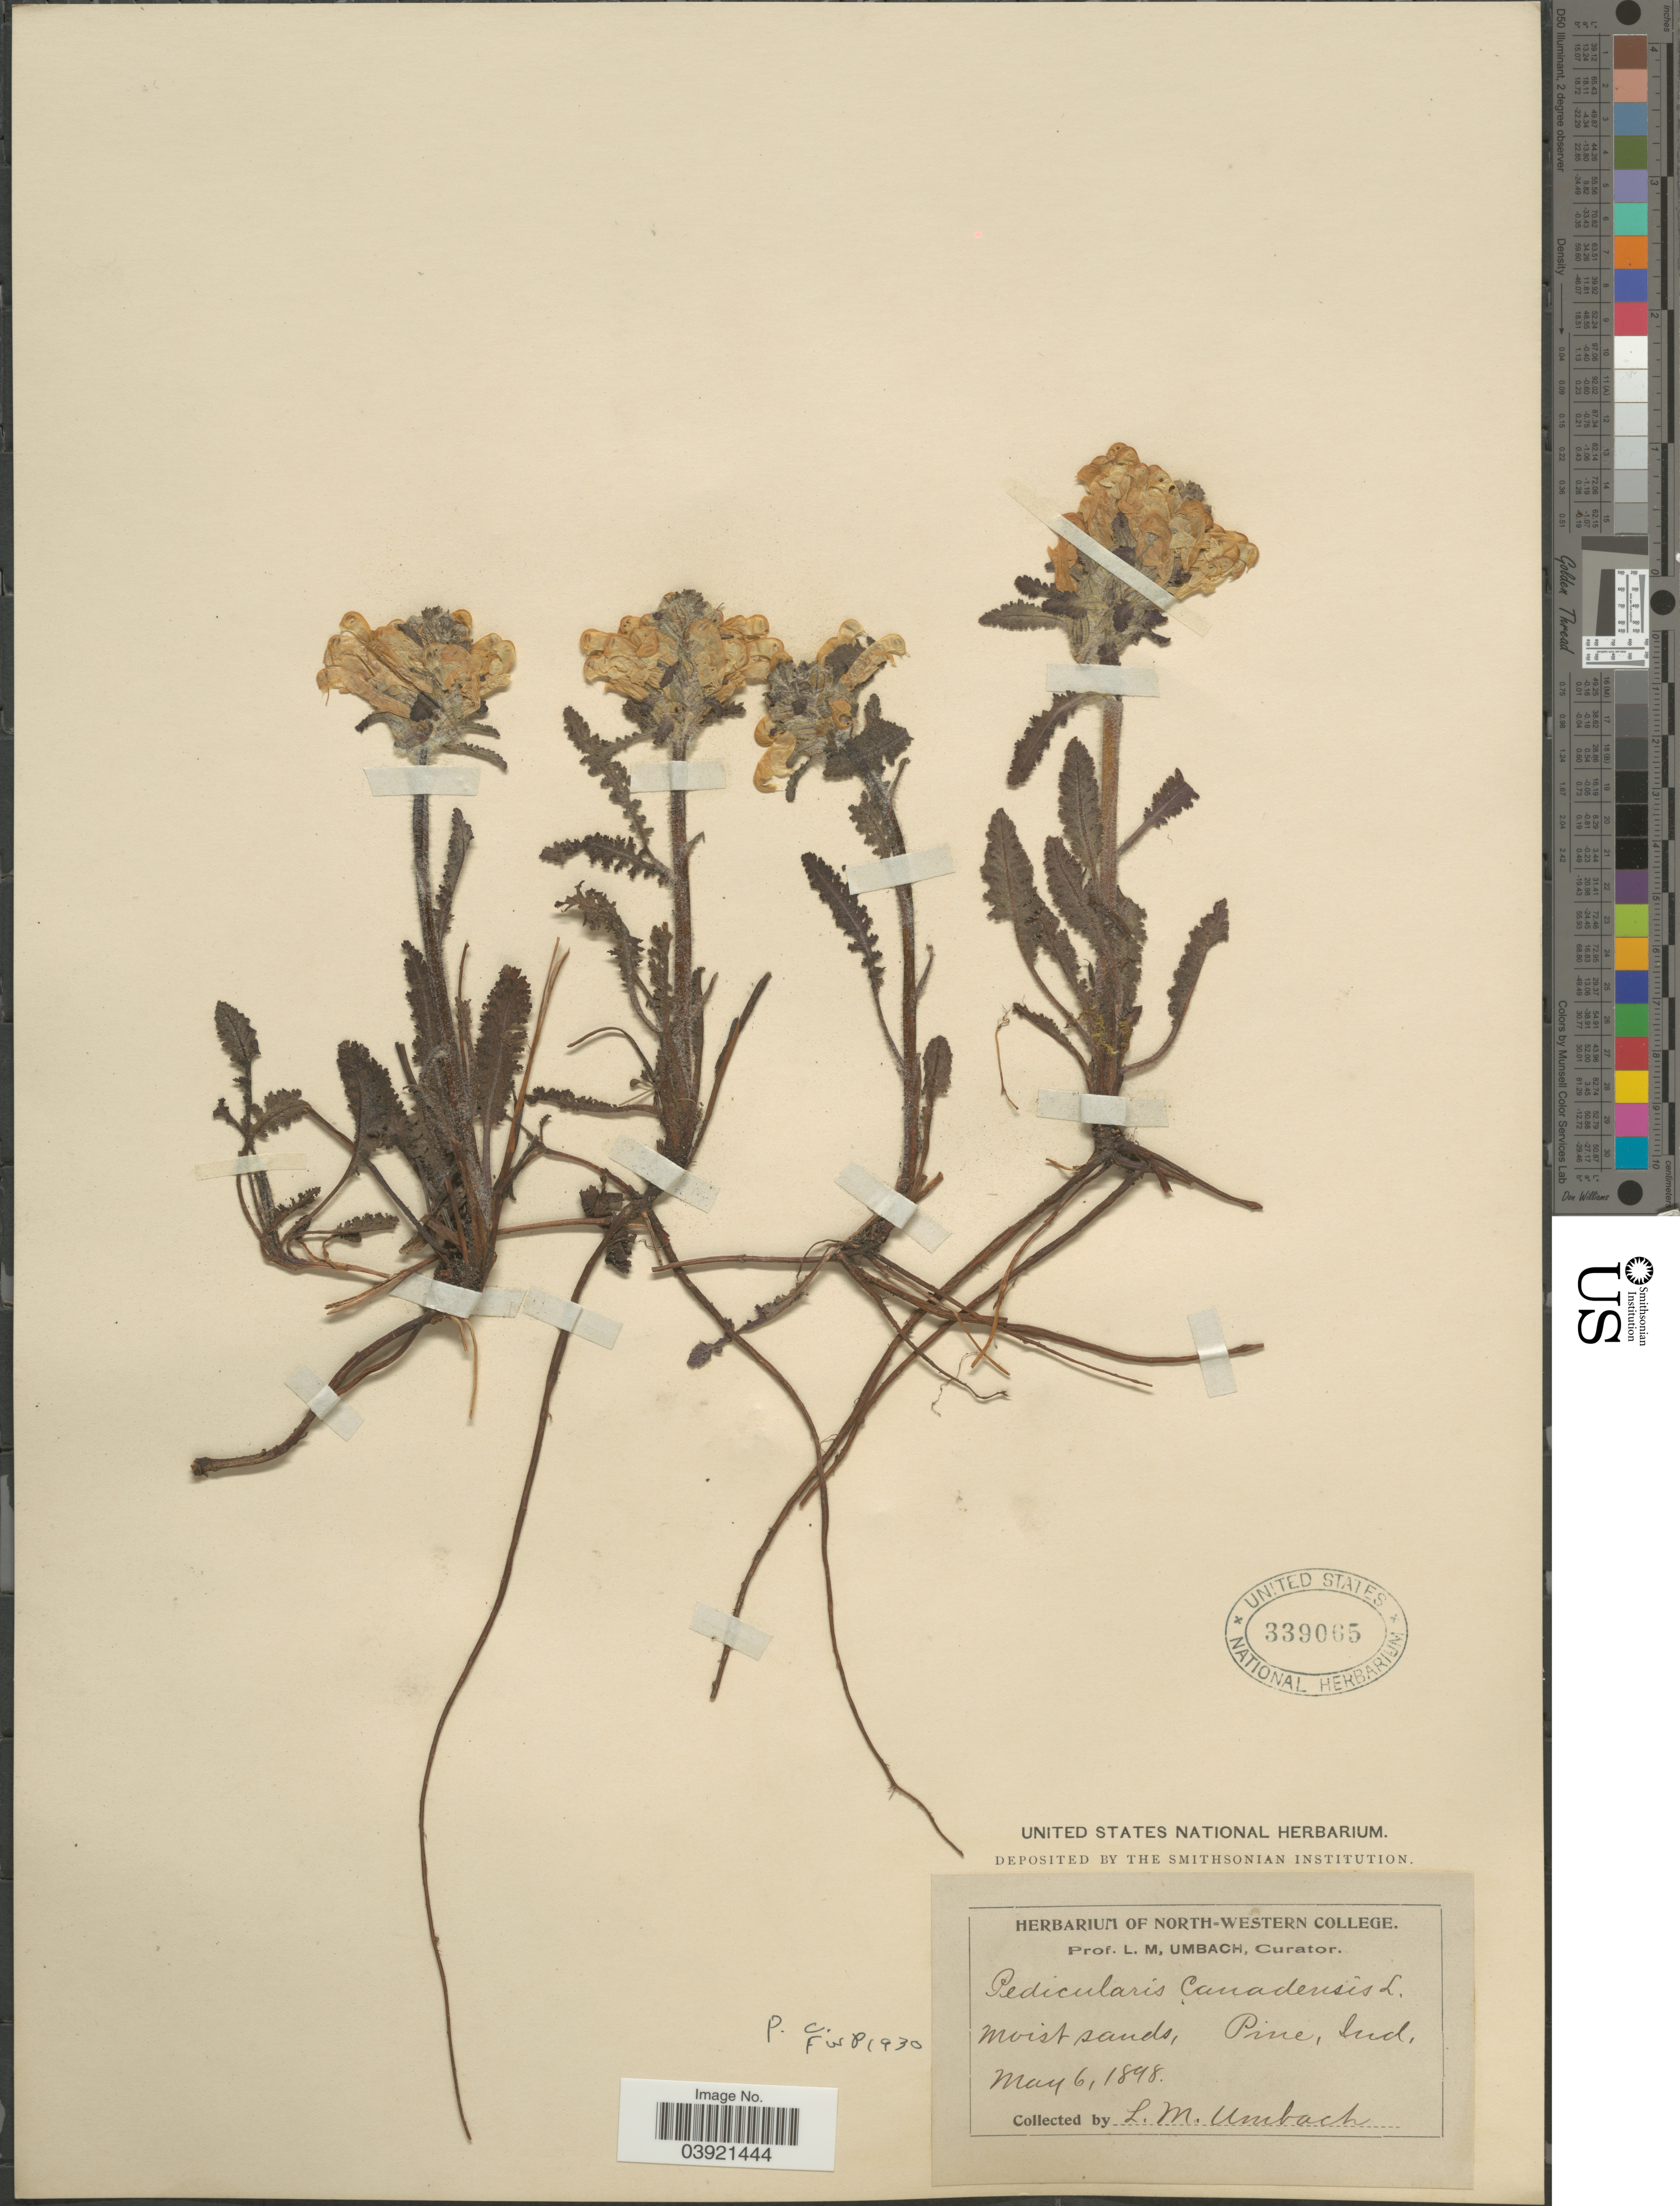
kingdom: Plantae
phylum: Tracheophyta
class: Magnoliopsida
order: Lamiales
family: Orobanchaceae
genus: Pedicularis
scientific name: Pedicularis canadensis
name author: L.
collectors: L. M. Umbach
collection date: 1898-05-06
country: United States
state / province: Indiana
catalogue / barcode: US 339065